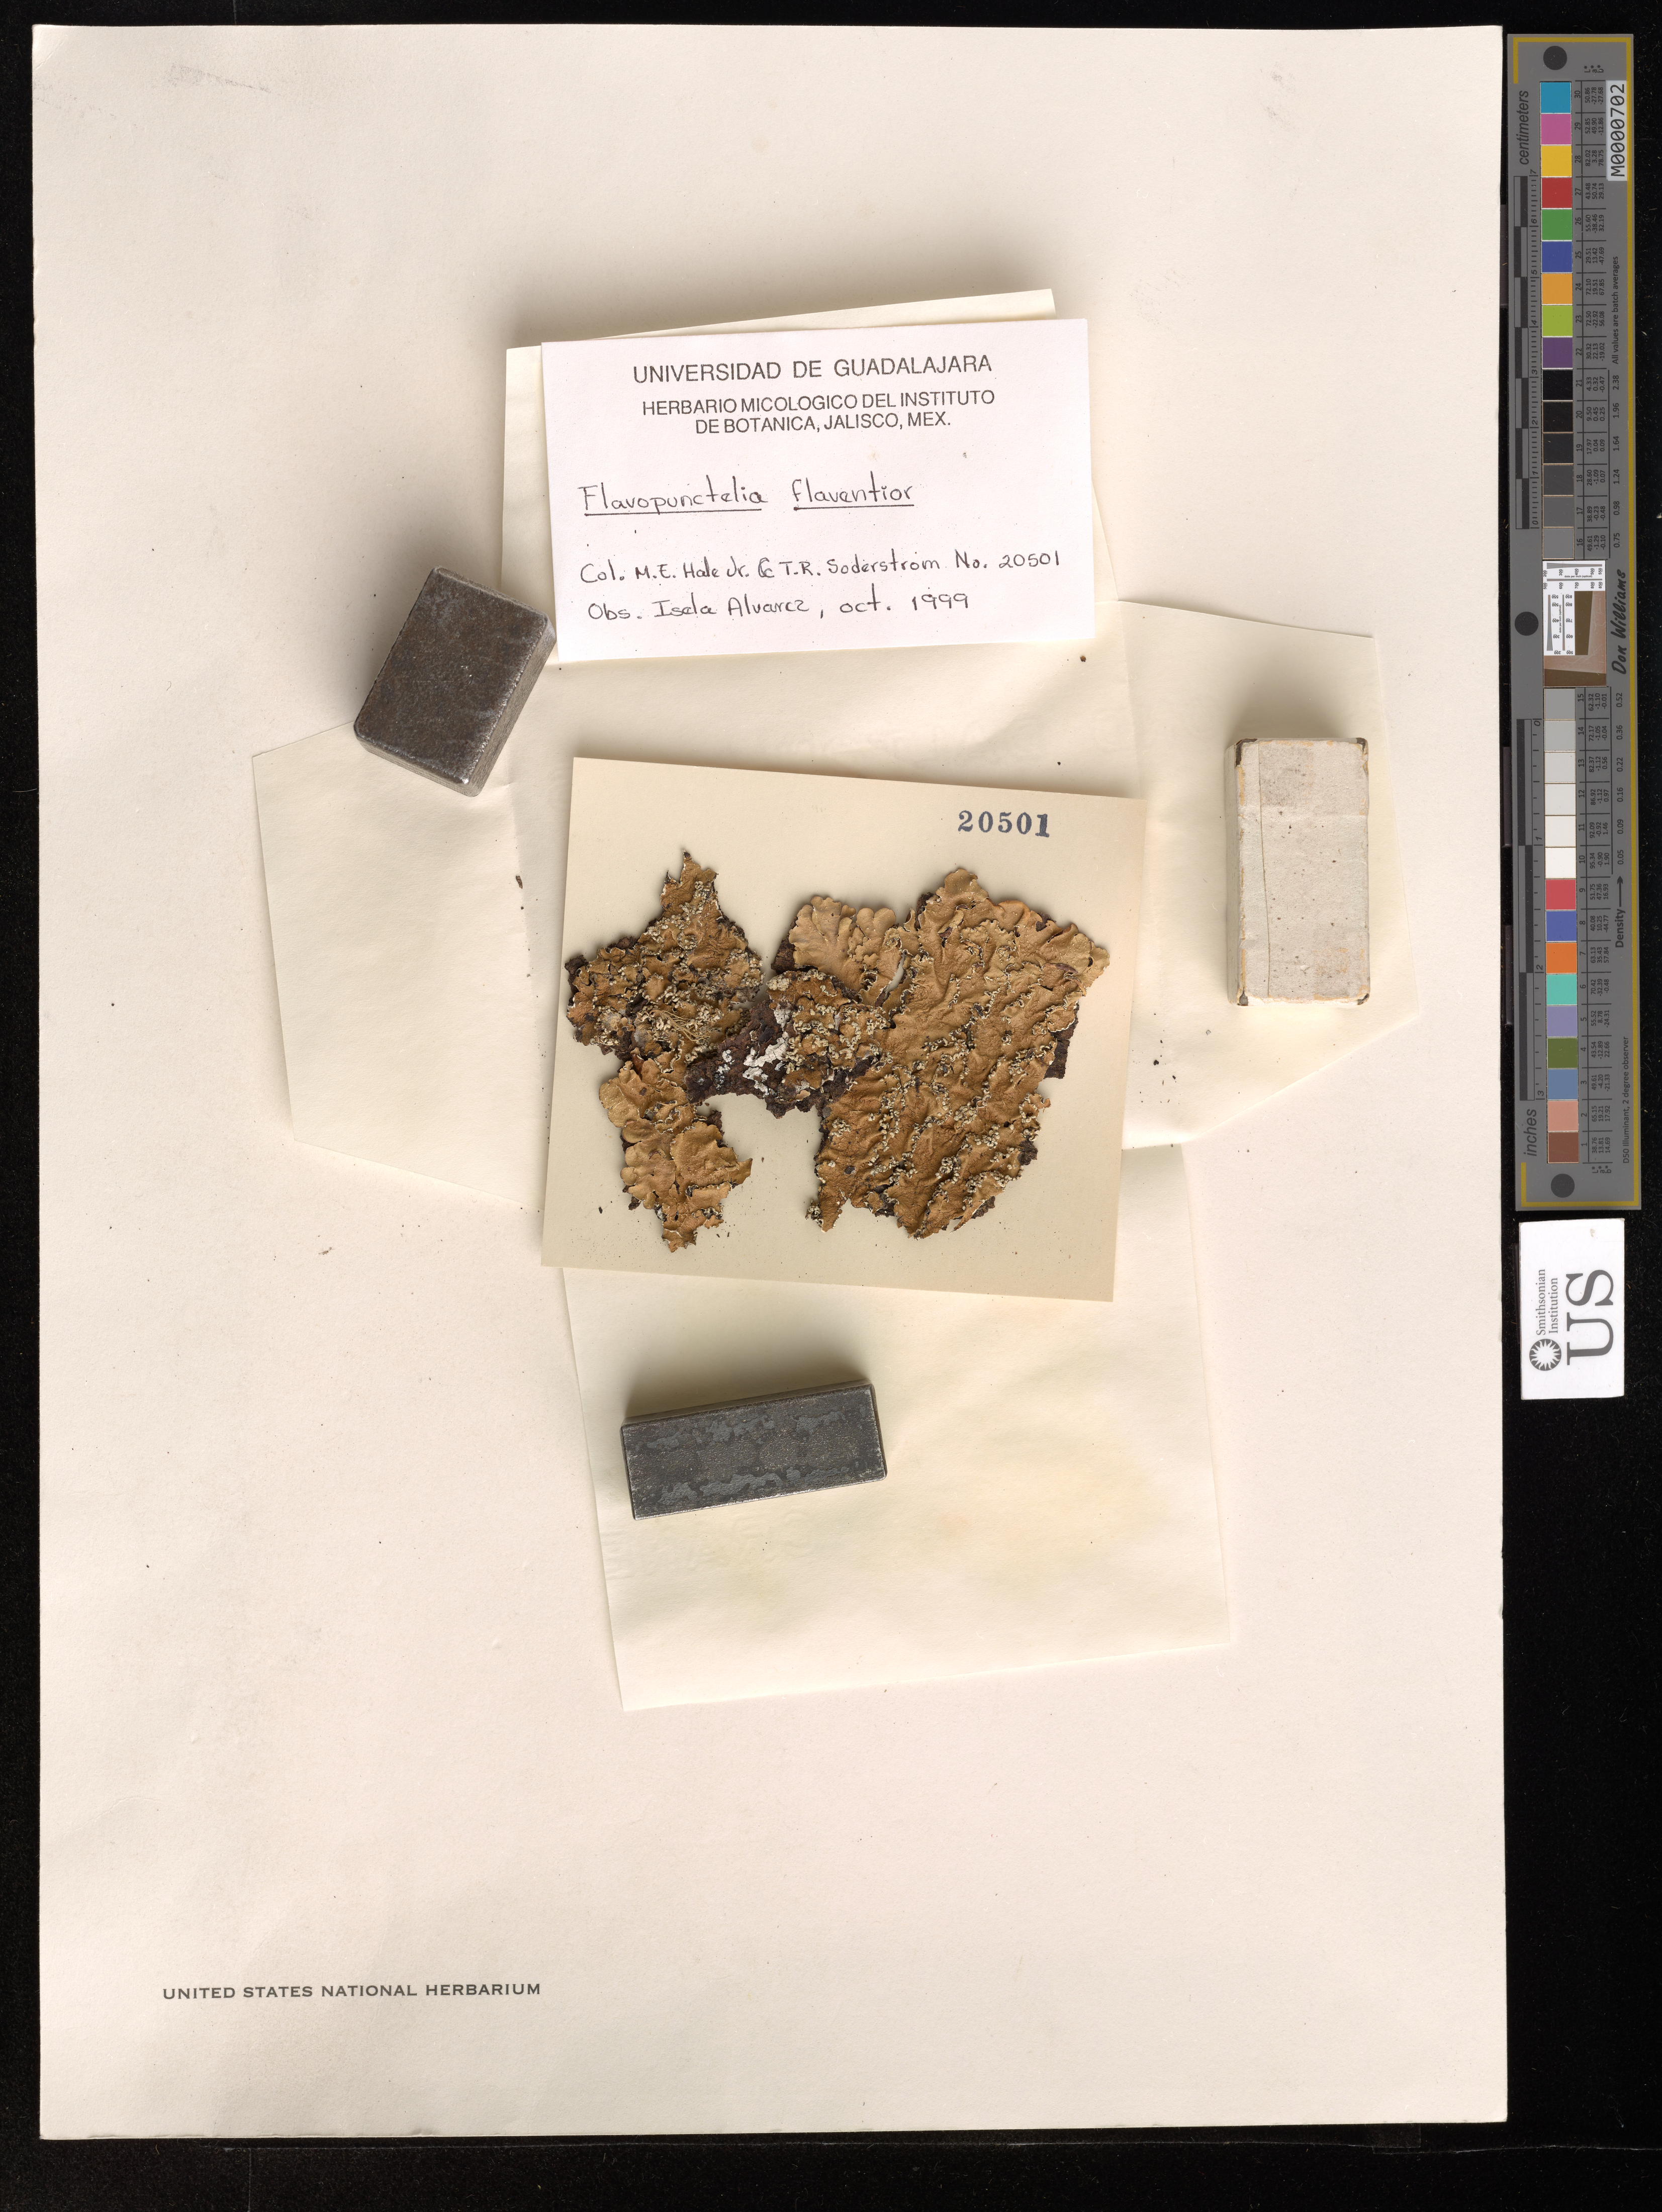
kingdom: Fungi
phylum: Ascomycota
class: Lecanoromycetes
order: Lecanorales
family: Parmeliaceae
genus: Parmelia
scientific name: Parmelia flaventior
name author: Stirt.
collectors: M. Hale & T. R. Soderstrom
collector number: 20501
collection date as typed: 26 Mar 1960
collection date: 1960-03-26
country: Mexico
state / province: Chiapas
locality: Just S of Teopisca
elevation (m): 1675